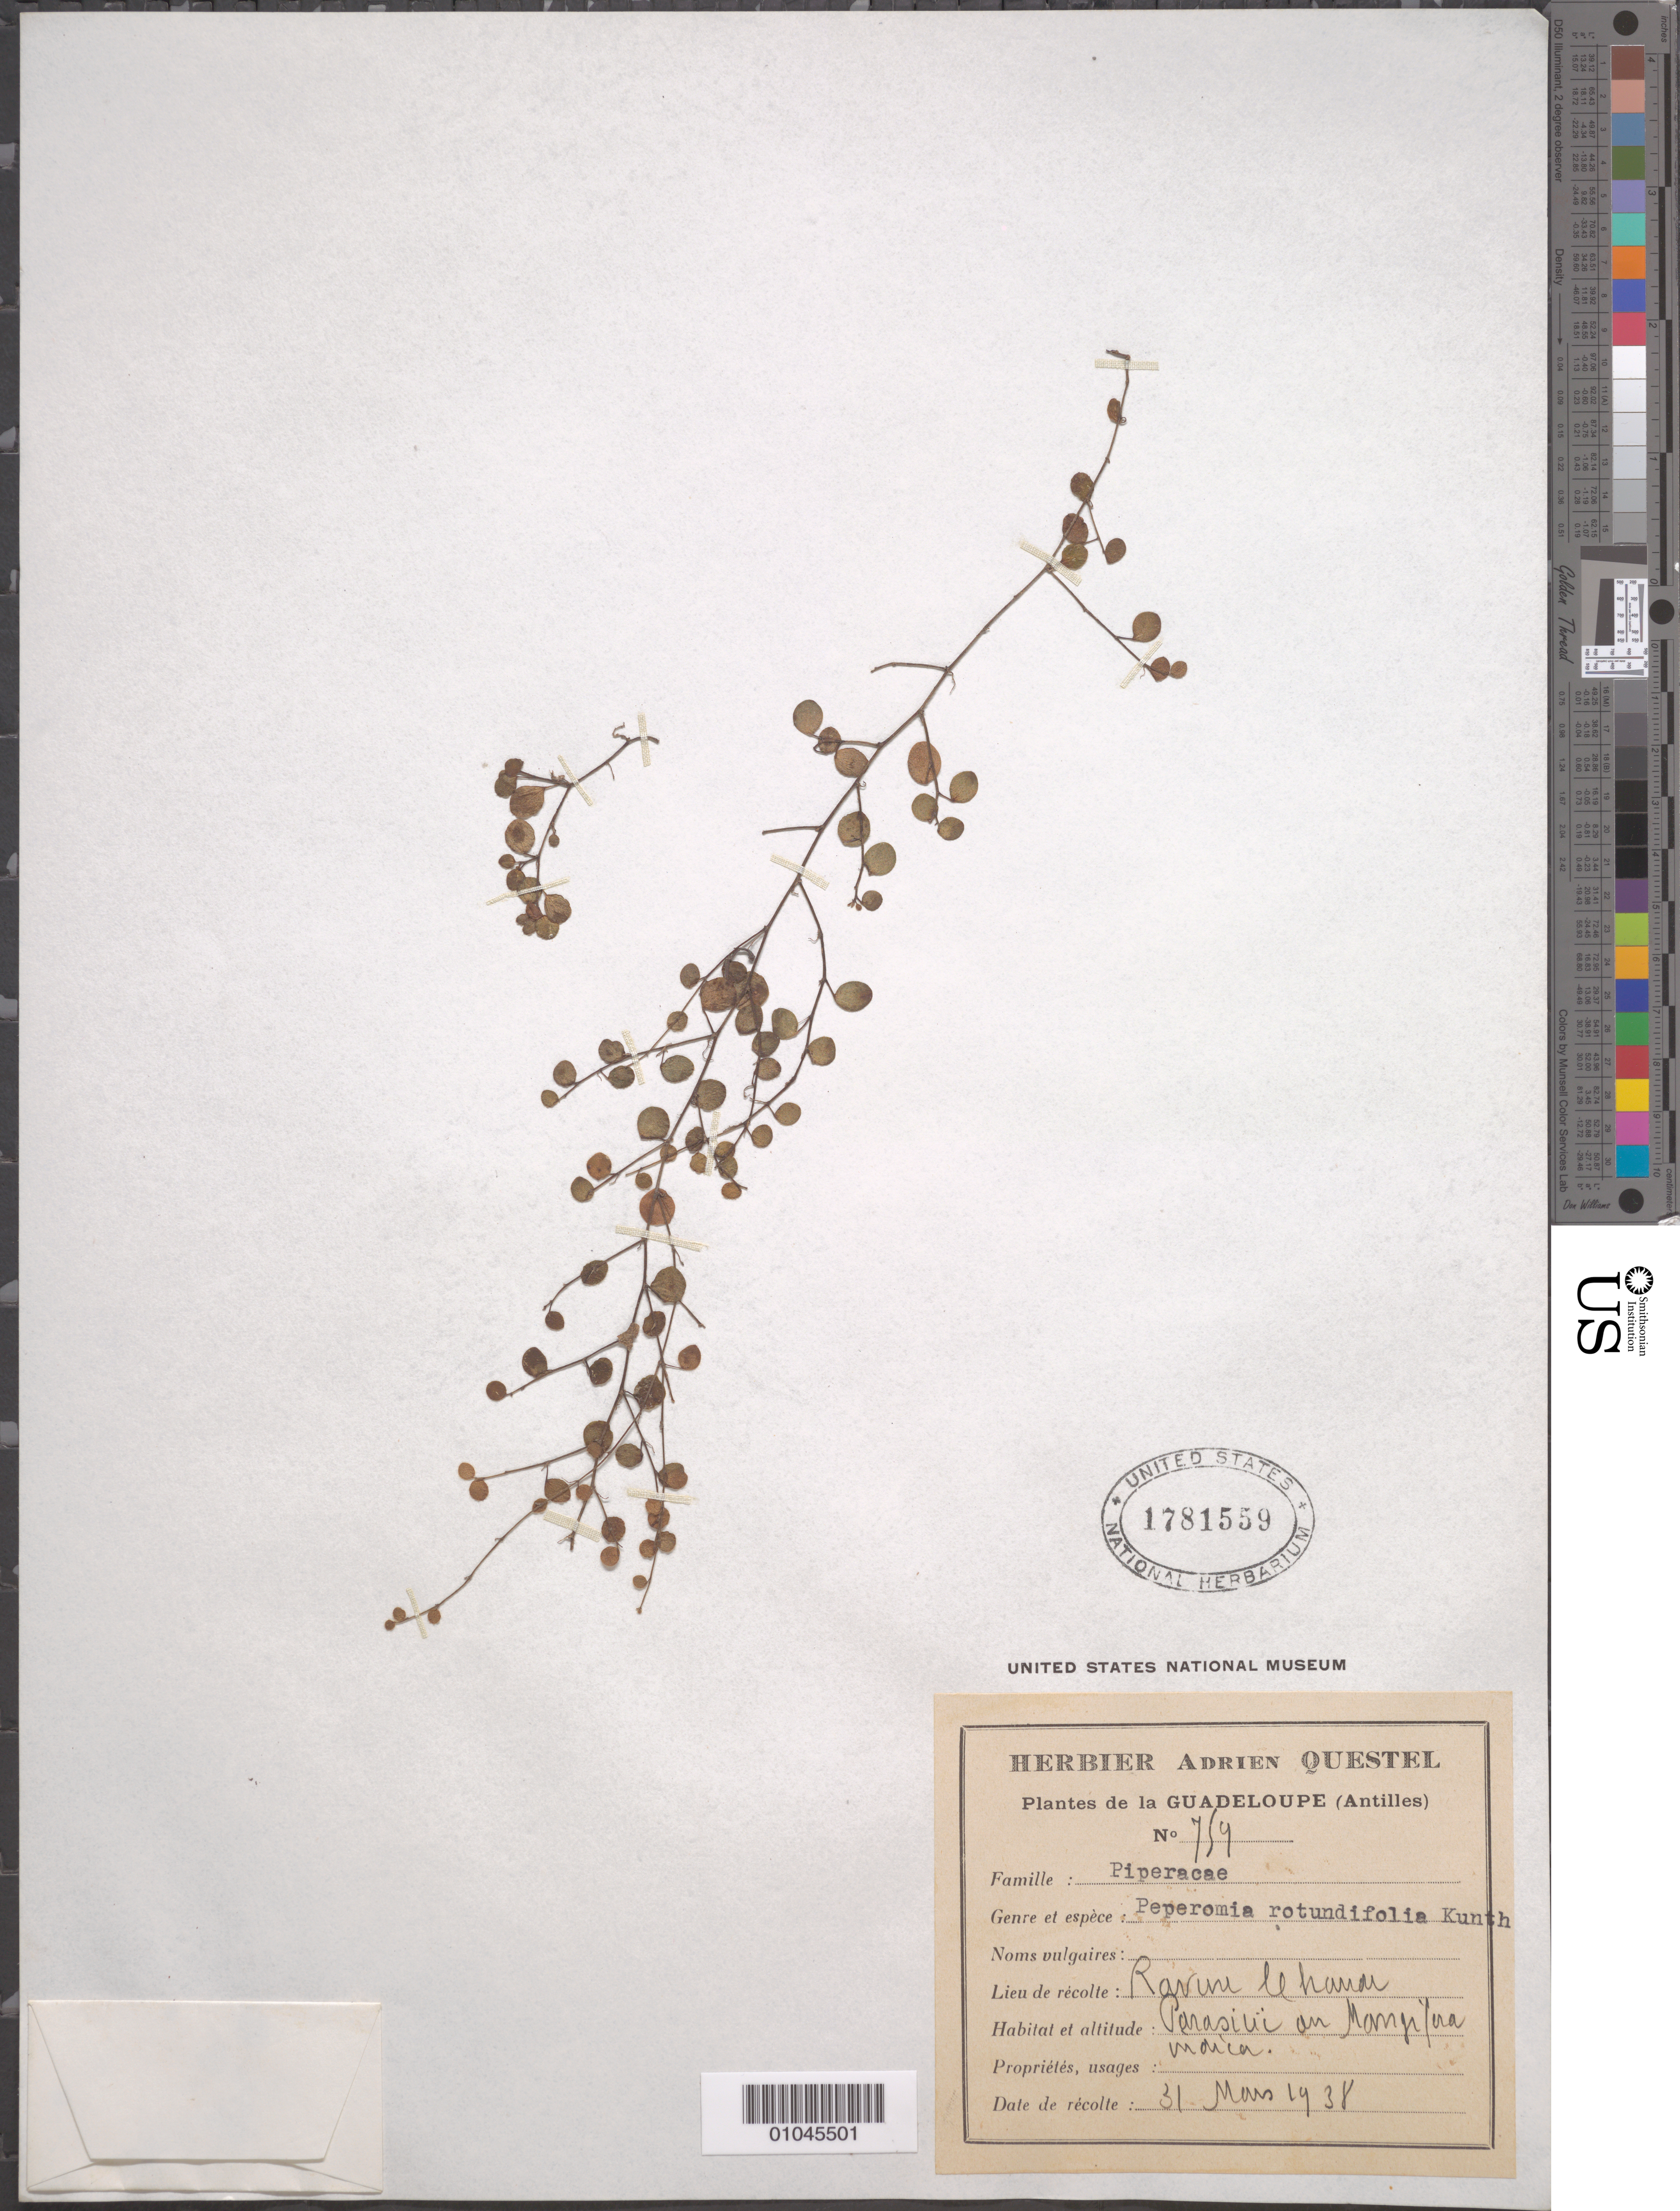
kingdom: Plantae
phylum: Tracheophyta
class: Magnoliopsida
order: Piperales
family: Piperaceae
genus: Peperomia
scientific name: Peperomia rotundifolia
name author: (L.) Kunth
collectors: A. Questel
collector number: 759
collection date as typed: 31 Mar 1938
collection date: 1938-03-31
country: Guadeloupe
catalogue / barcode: US 1781559